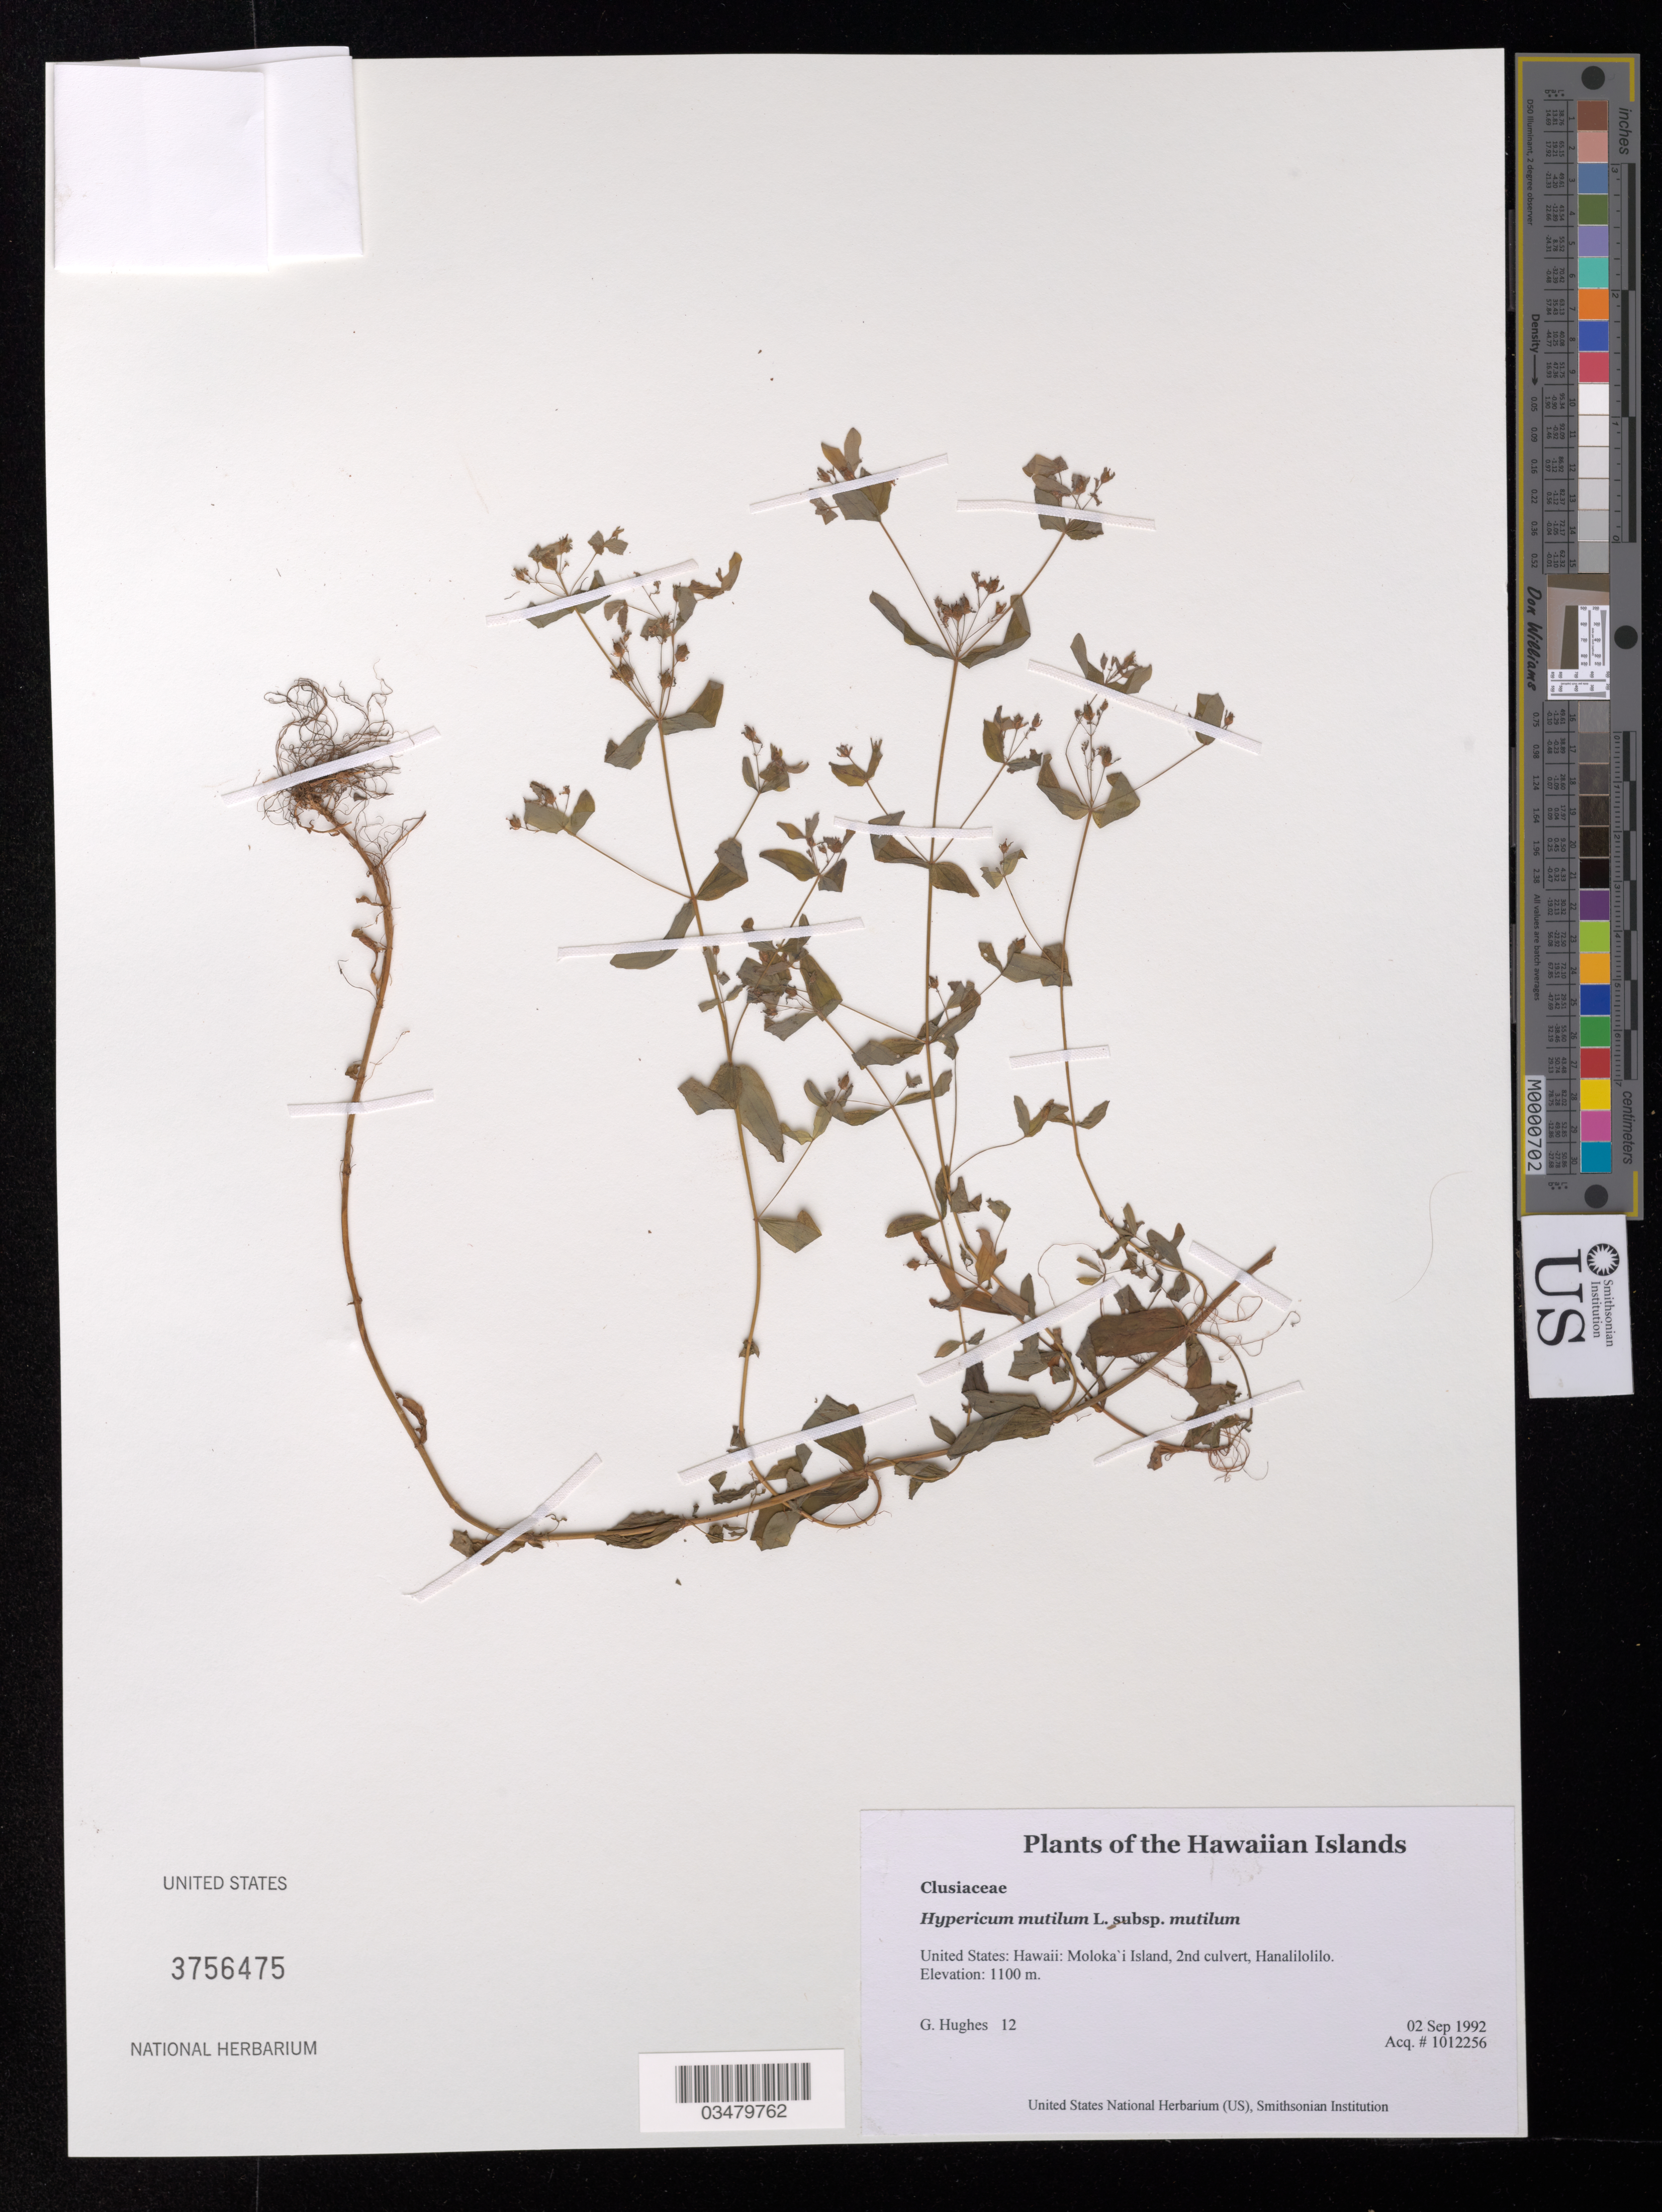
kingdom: Plantae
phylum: Tracheophyta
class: Magnoliopsida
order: Malpighiales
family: Hypericaceae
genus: Hypericum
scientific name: Hypericum mutilum subsp. mutilum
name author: L.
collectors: G. Hughes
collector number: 12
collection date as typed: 9-2-92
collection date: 1992-09-02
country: United States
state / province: Hawaii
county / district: Maui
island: Moloka'i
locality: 2nd culvert, Hanalilolilo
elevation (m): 1100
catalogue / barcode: US 3756475